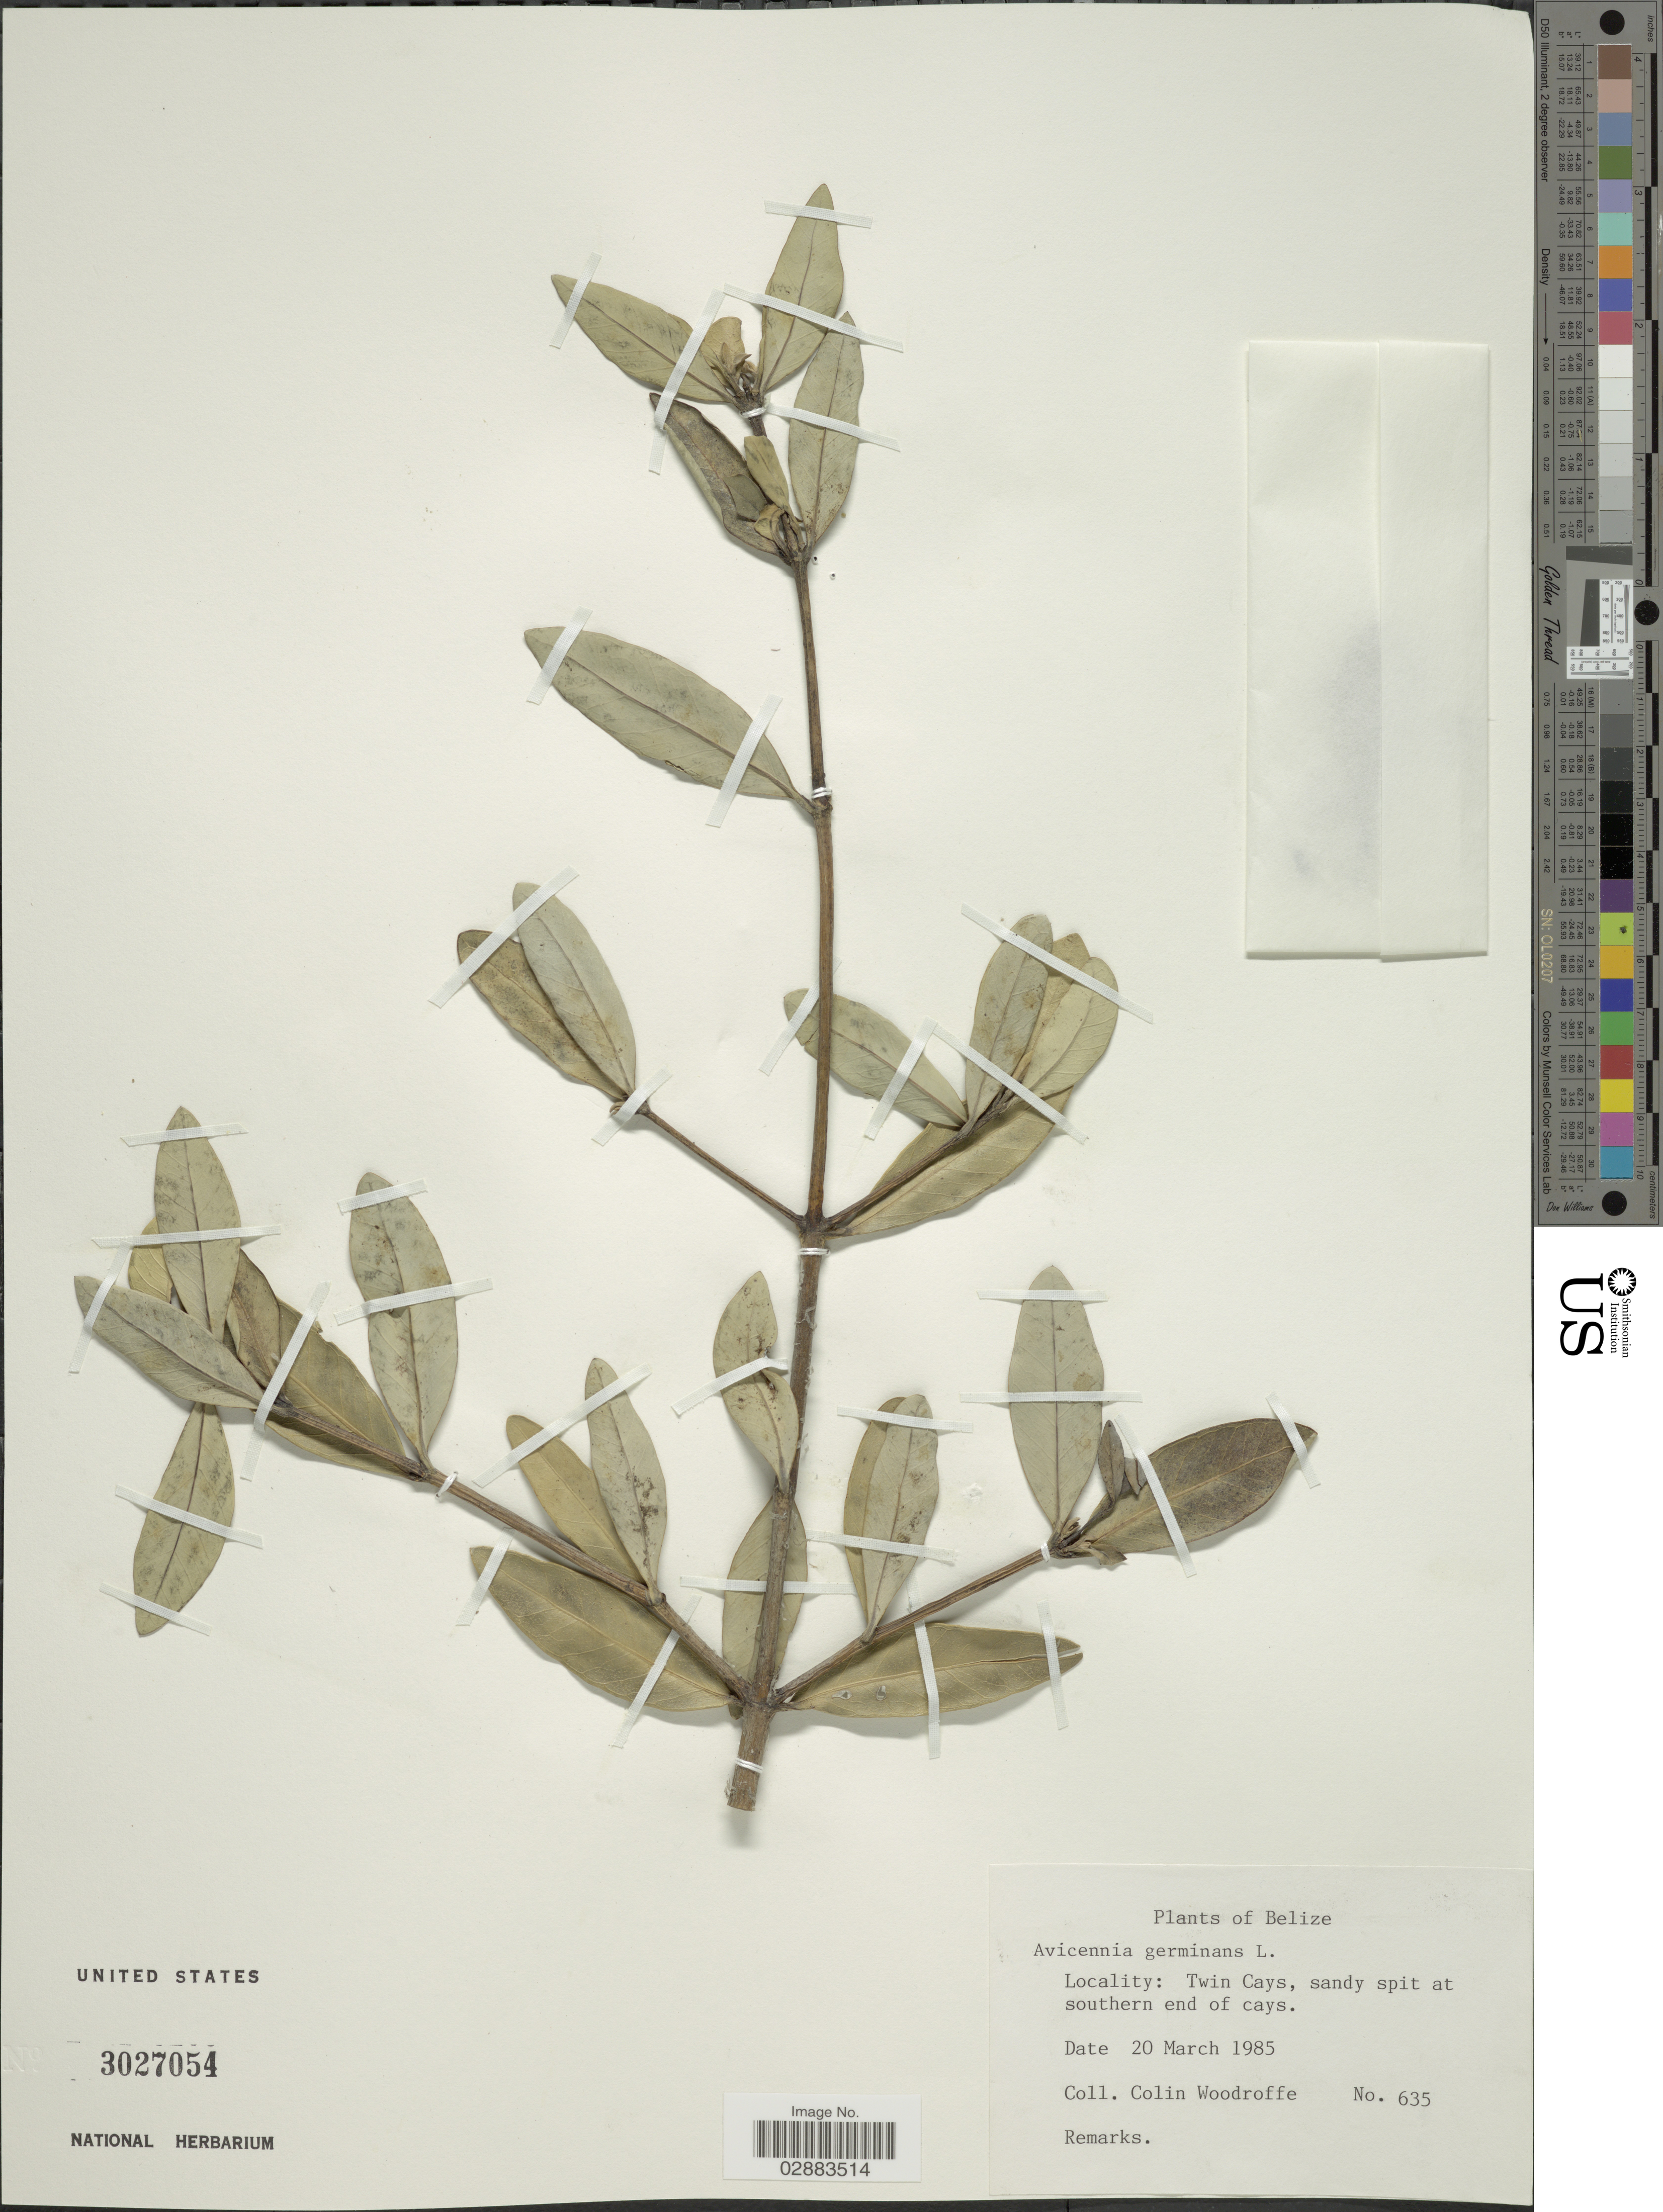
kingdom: Plantae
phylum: Tracheophyta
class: Magnoliopsida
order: Lamiales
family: Acanthaceae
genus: Avicennia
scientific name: Avicennia germinans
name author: (L.) L.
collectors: C. Woodroffe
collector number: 635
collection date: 1985-03-20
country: Belize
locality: Twin Cays, sandy spit at southern end of cays.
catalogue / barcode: US 3027054